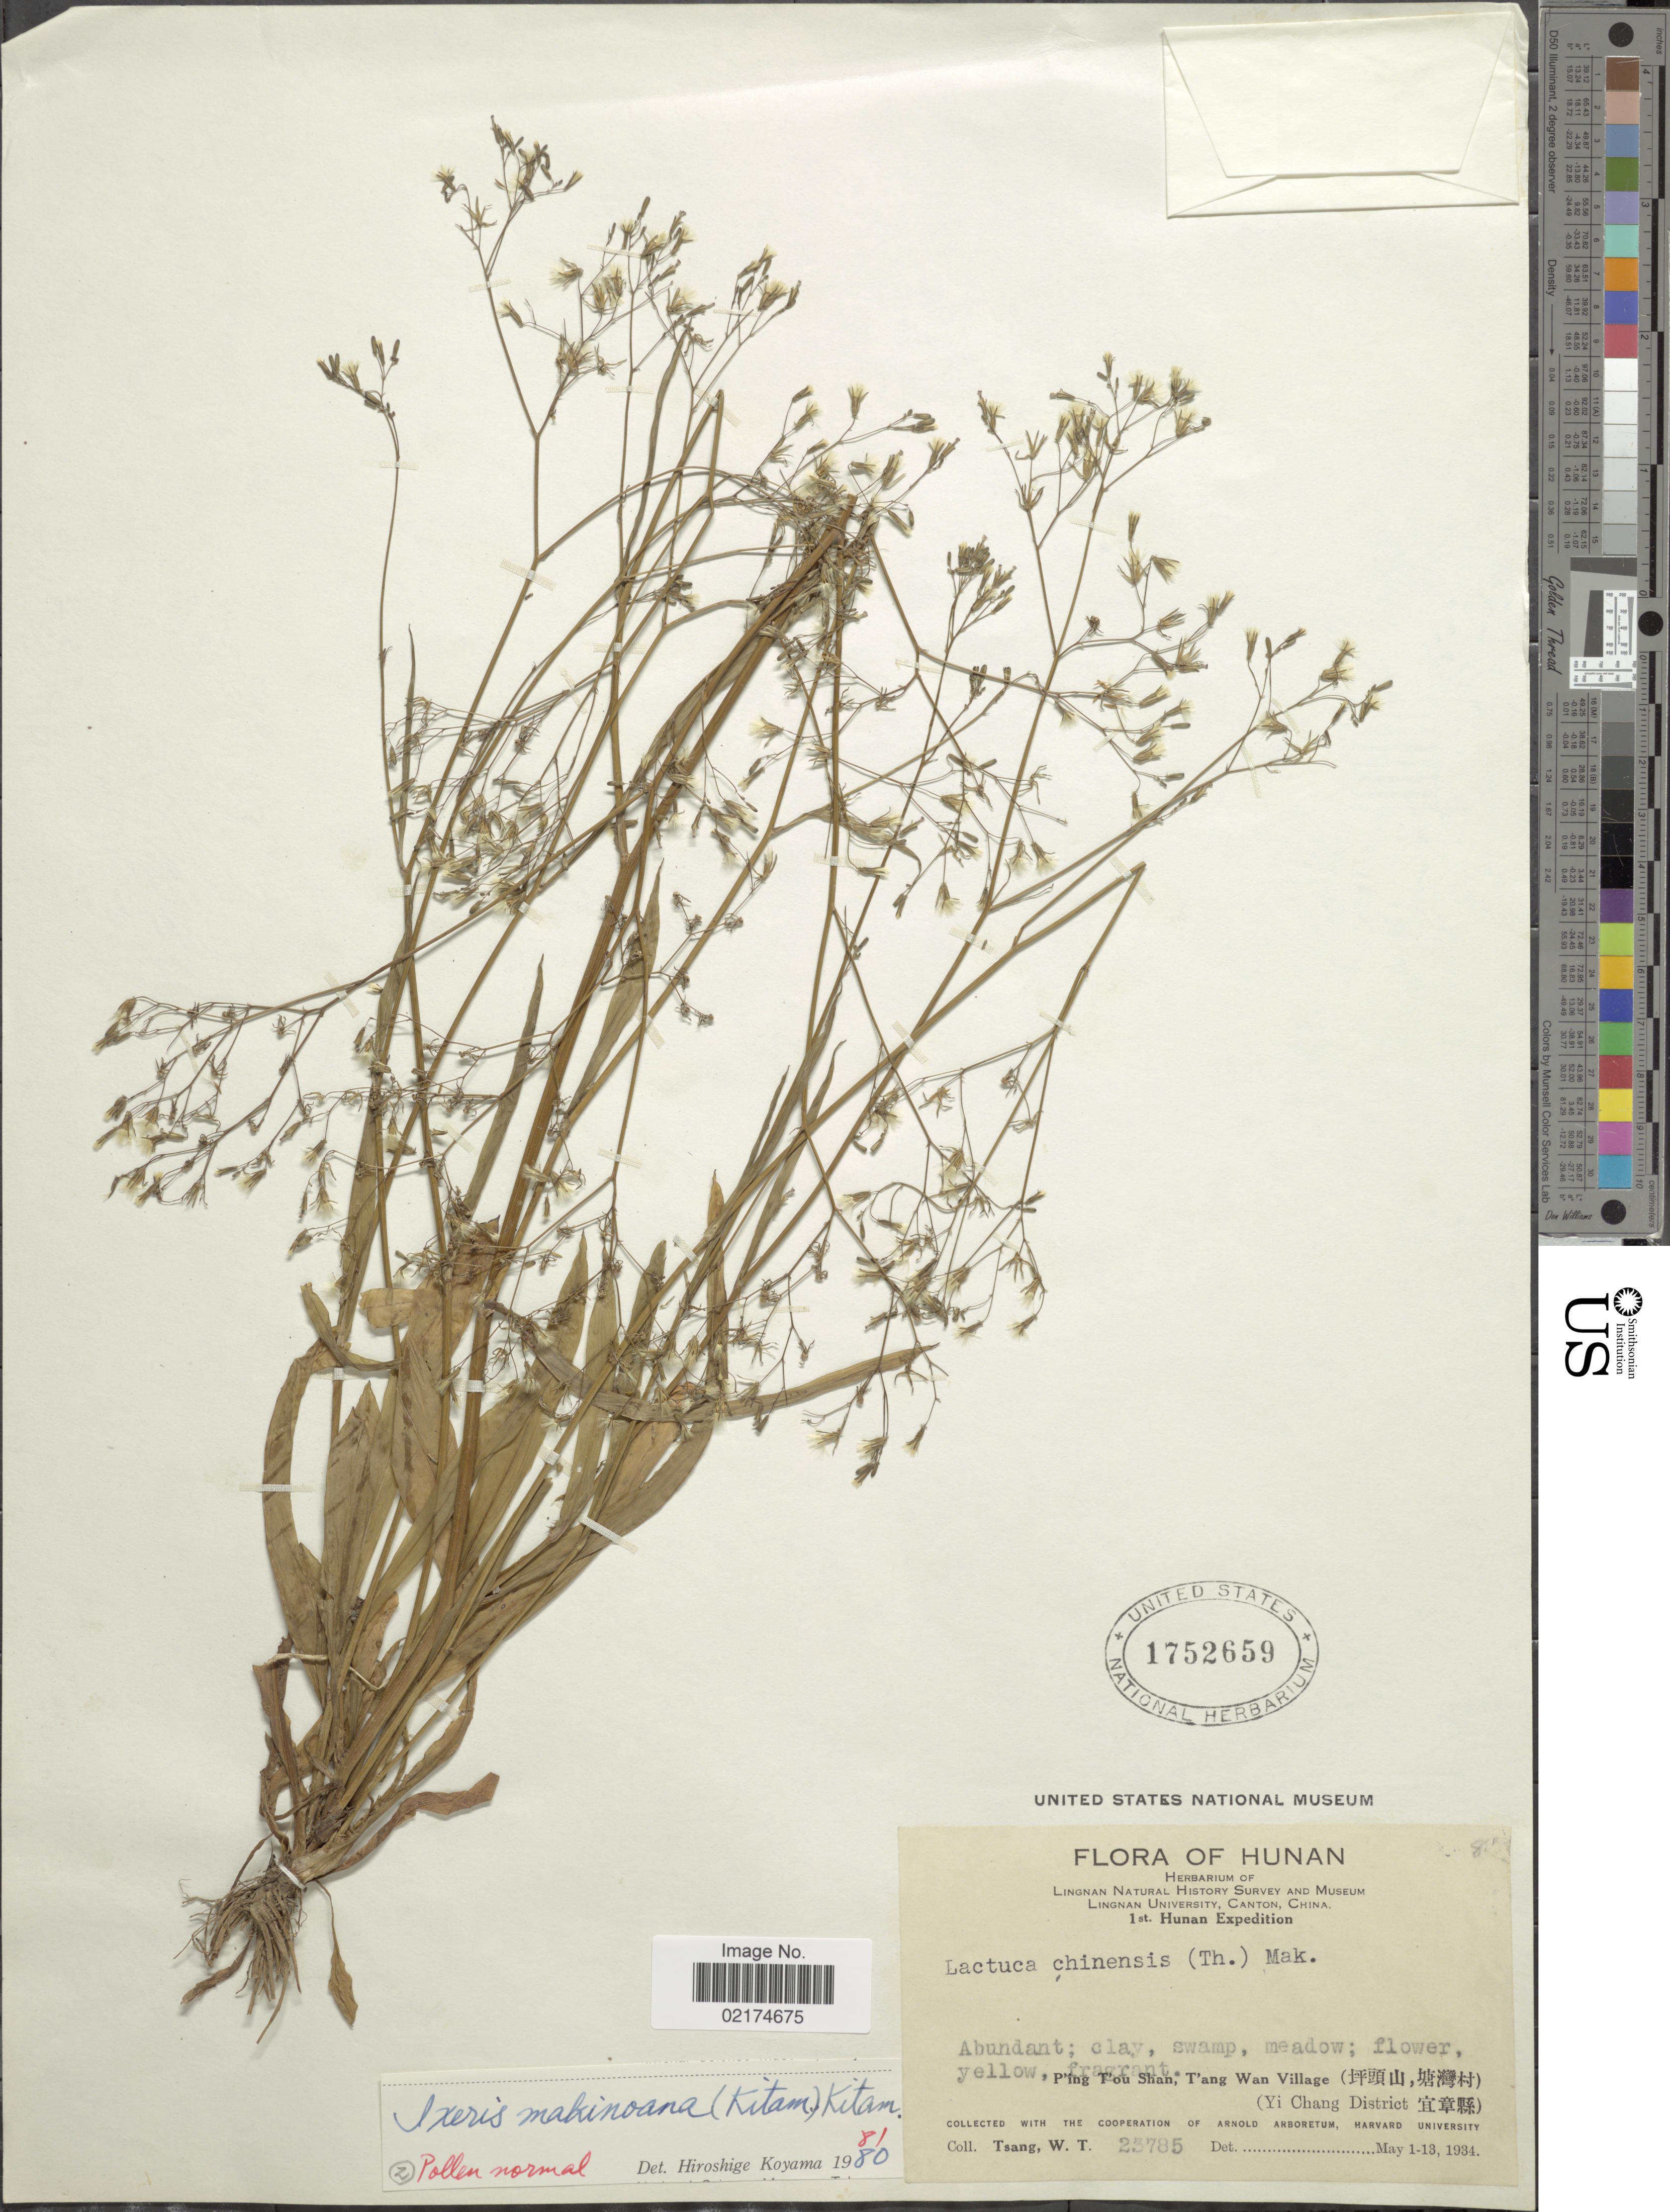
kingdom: Plantae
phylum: Tracheophyta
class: Magnoliopsida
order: Asterales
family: Asteraceae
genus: Ixeridium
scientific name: Ixeridium beauverdianum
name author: (H. Lév.) Spring.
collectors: W. T. Tsang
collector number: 23785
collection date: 1934-05-01/1934-05-13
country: China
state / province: Hunan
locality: P'ing T'ou Shan, T'ang Wan village (I Chang District_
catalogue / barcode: US 17525659